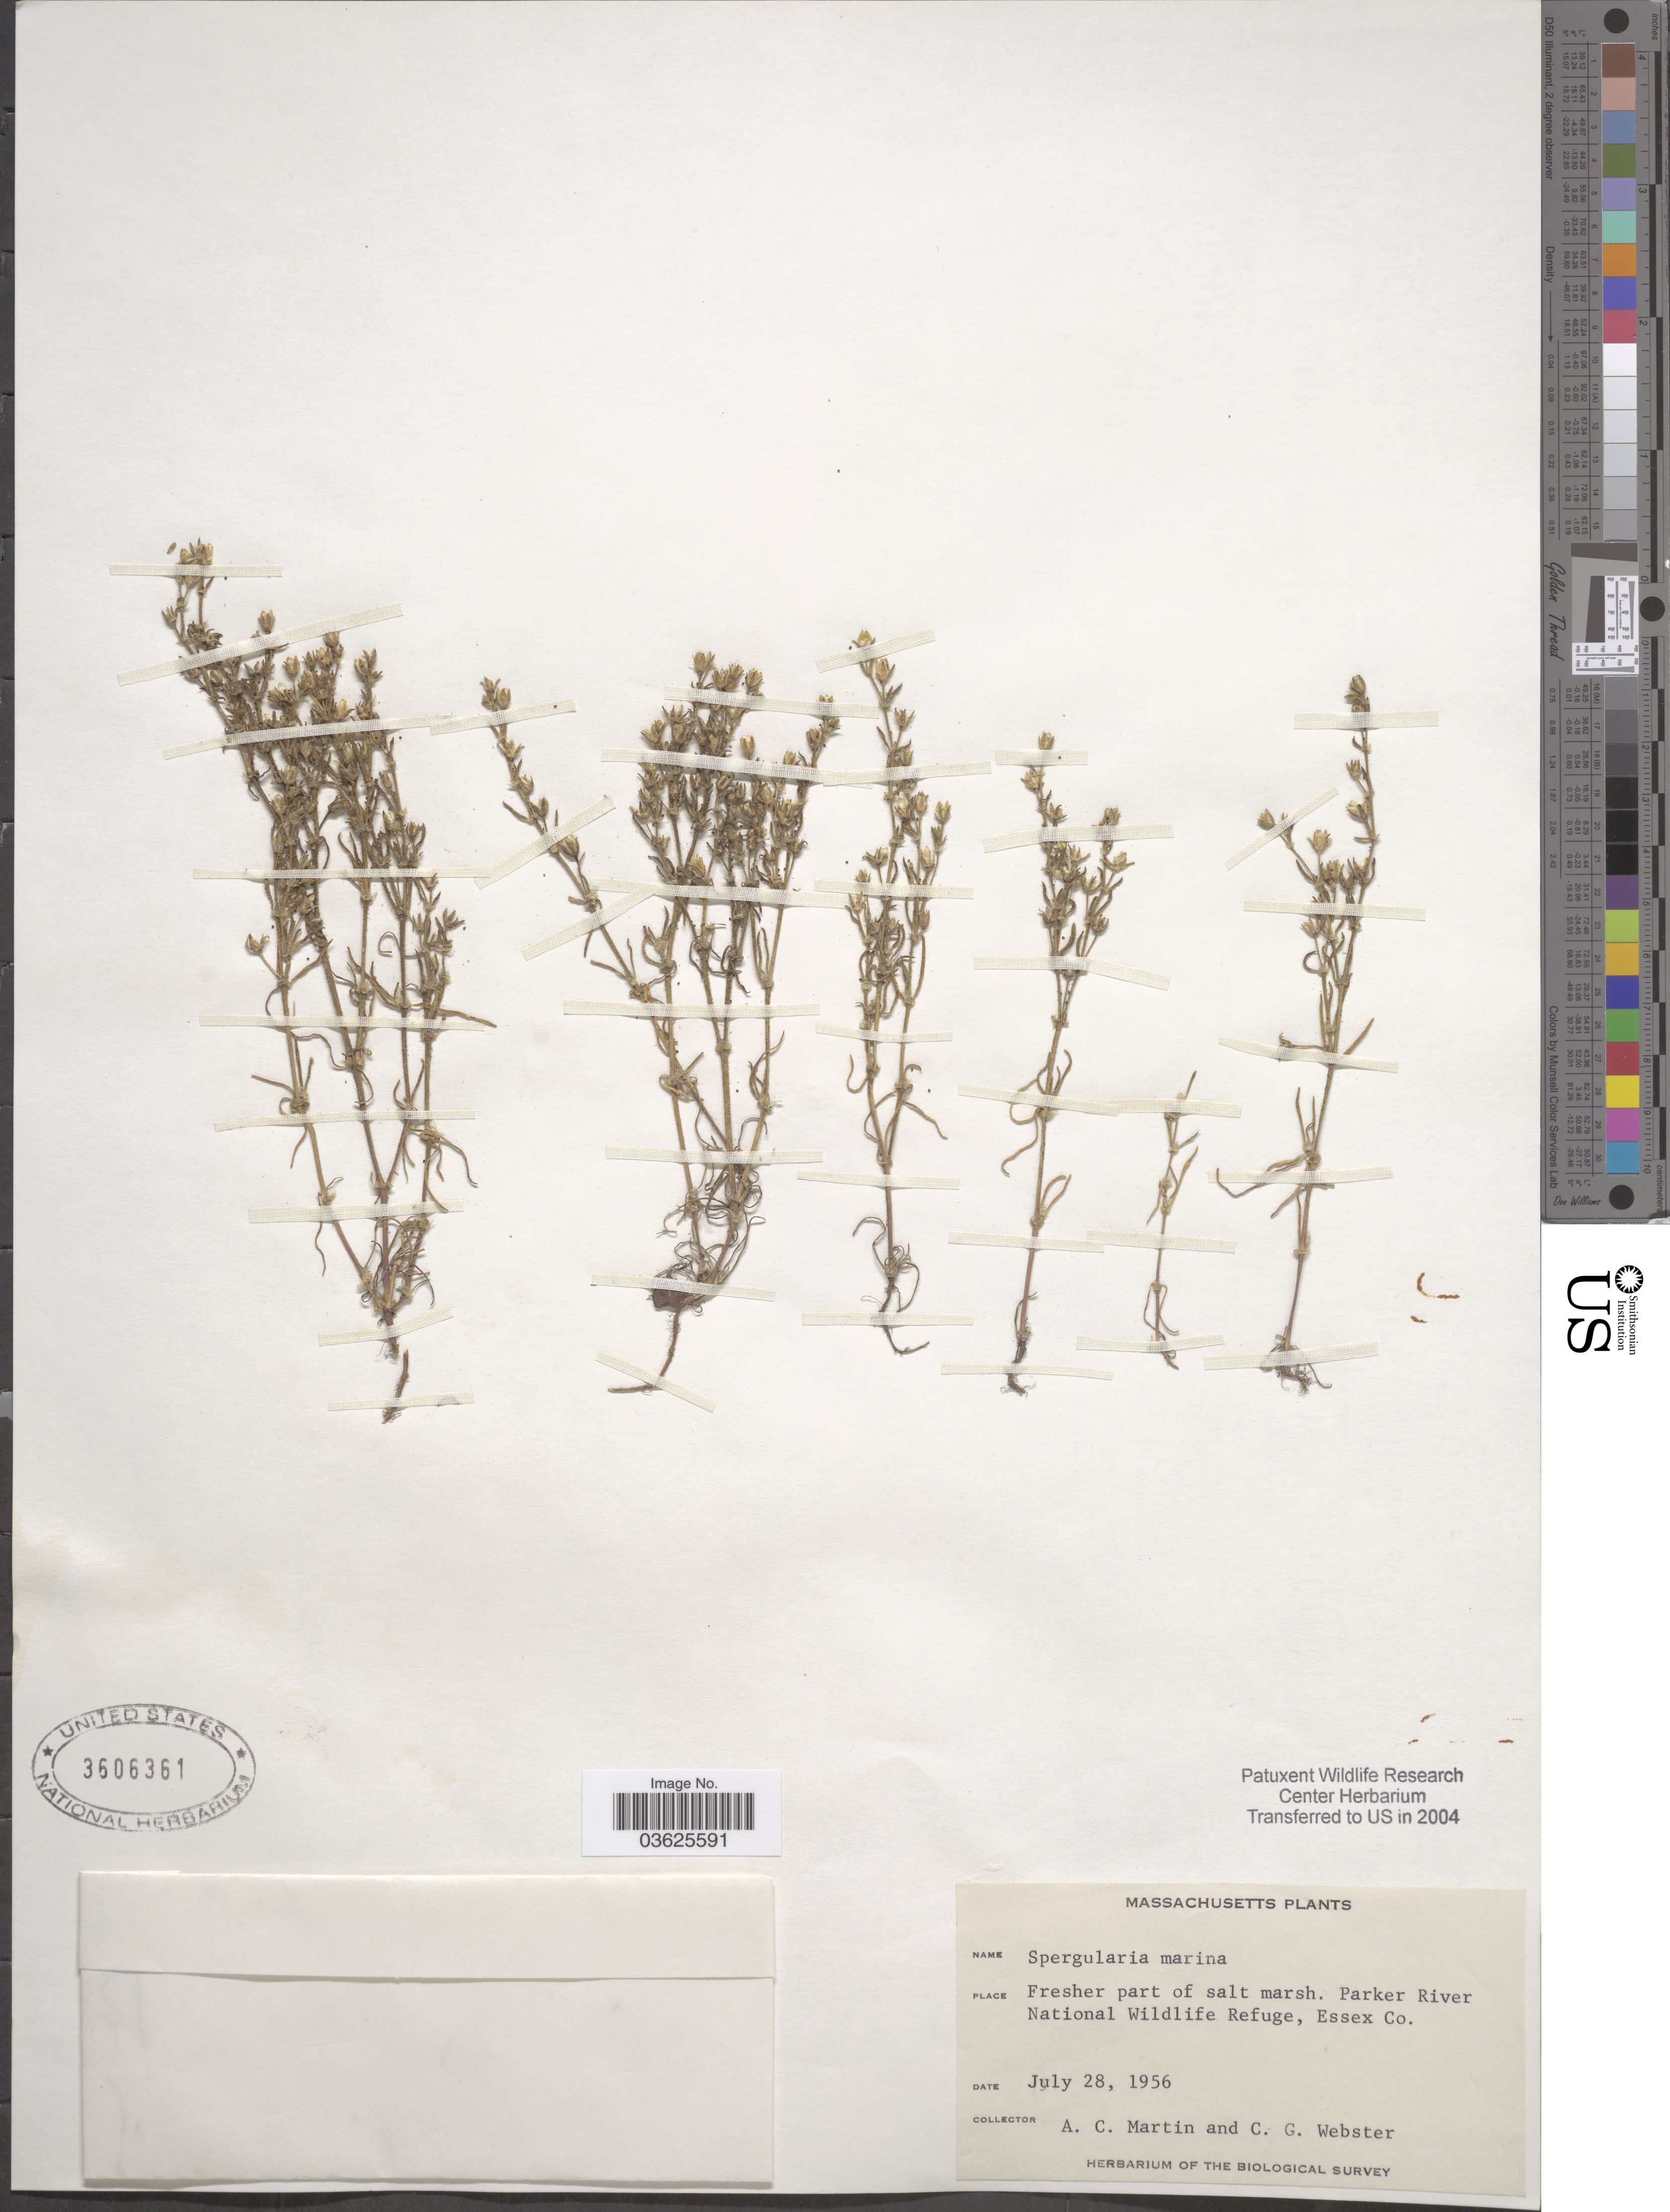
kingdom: Plantae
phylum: Tracheophyta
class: Magnoliopsida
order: Caryophyllales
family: Caryophyllaceae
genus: Spergularia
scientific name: Spergularia marina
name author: (L.) Griseb.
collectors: A. C. Martin & C. Webster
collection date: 1956-07-28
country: United States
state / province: Massachusetts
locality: Parker River National Wildlife Refuge, Essex Co.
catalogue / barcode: US 3606361